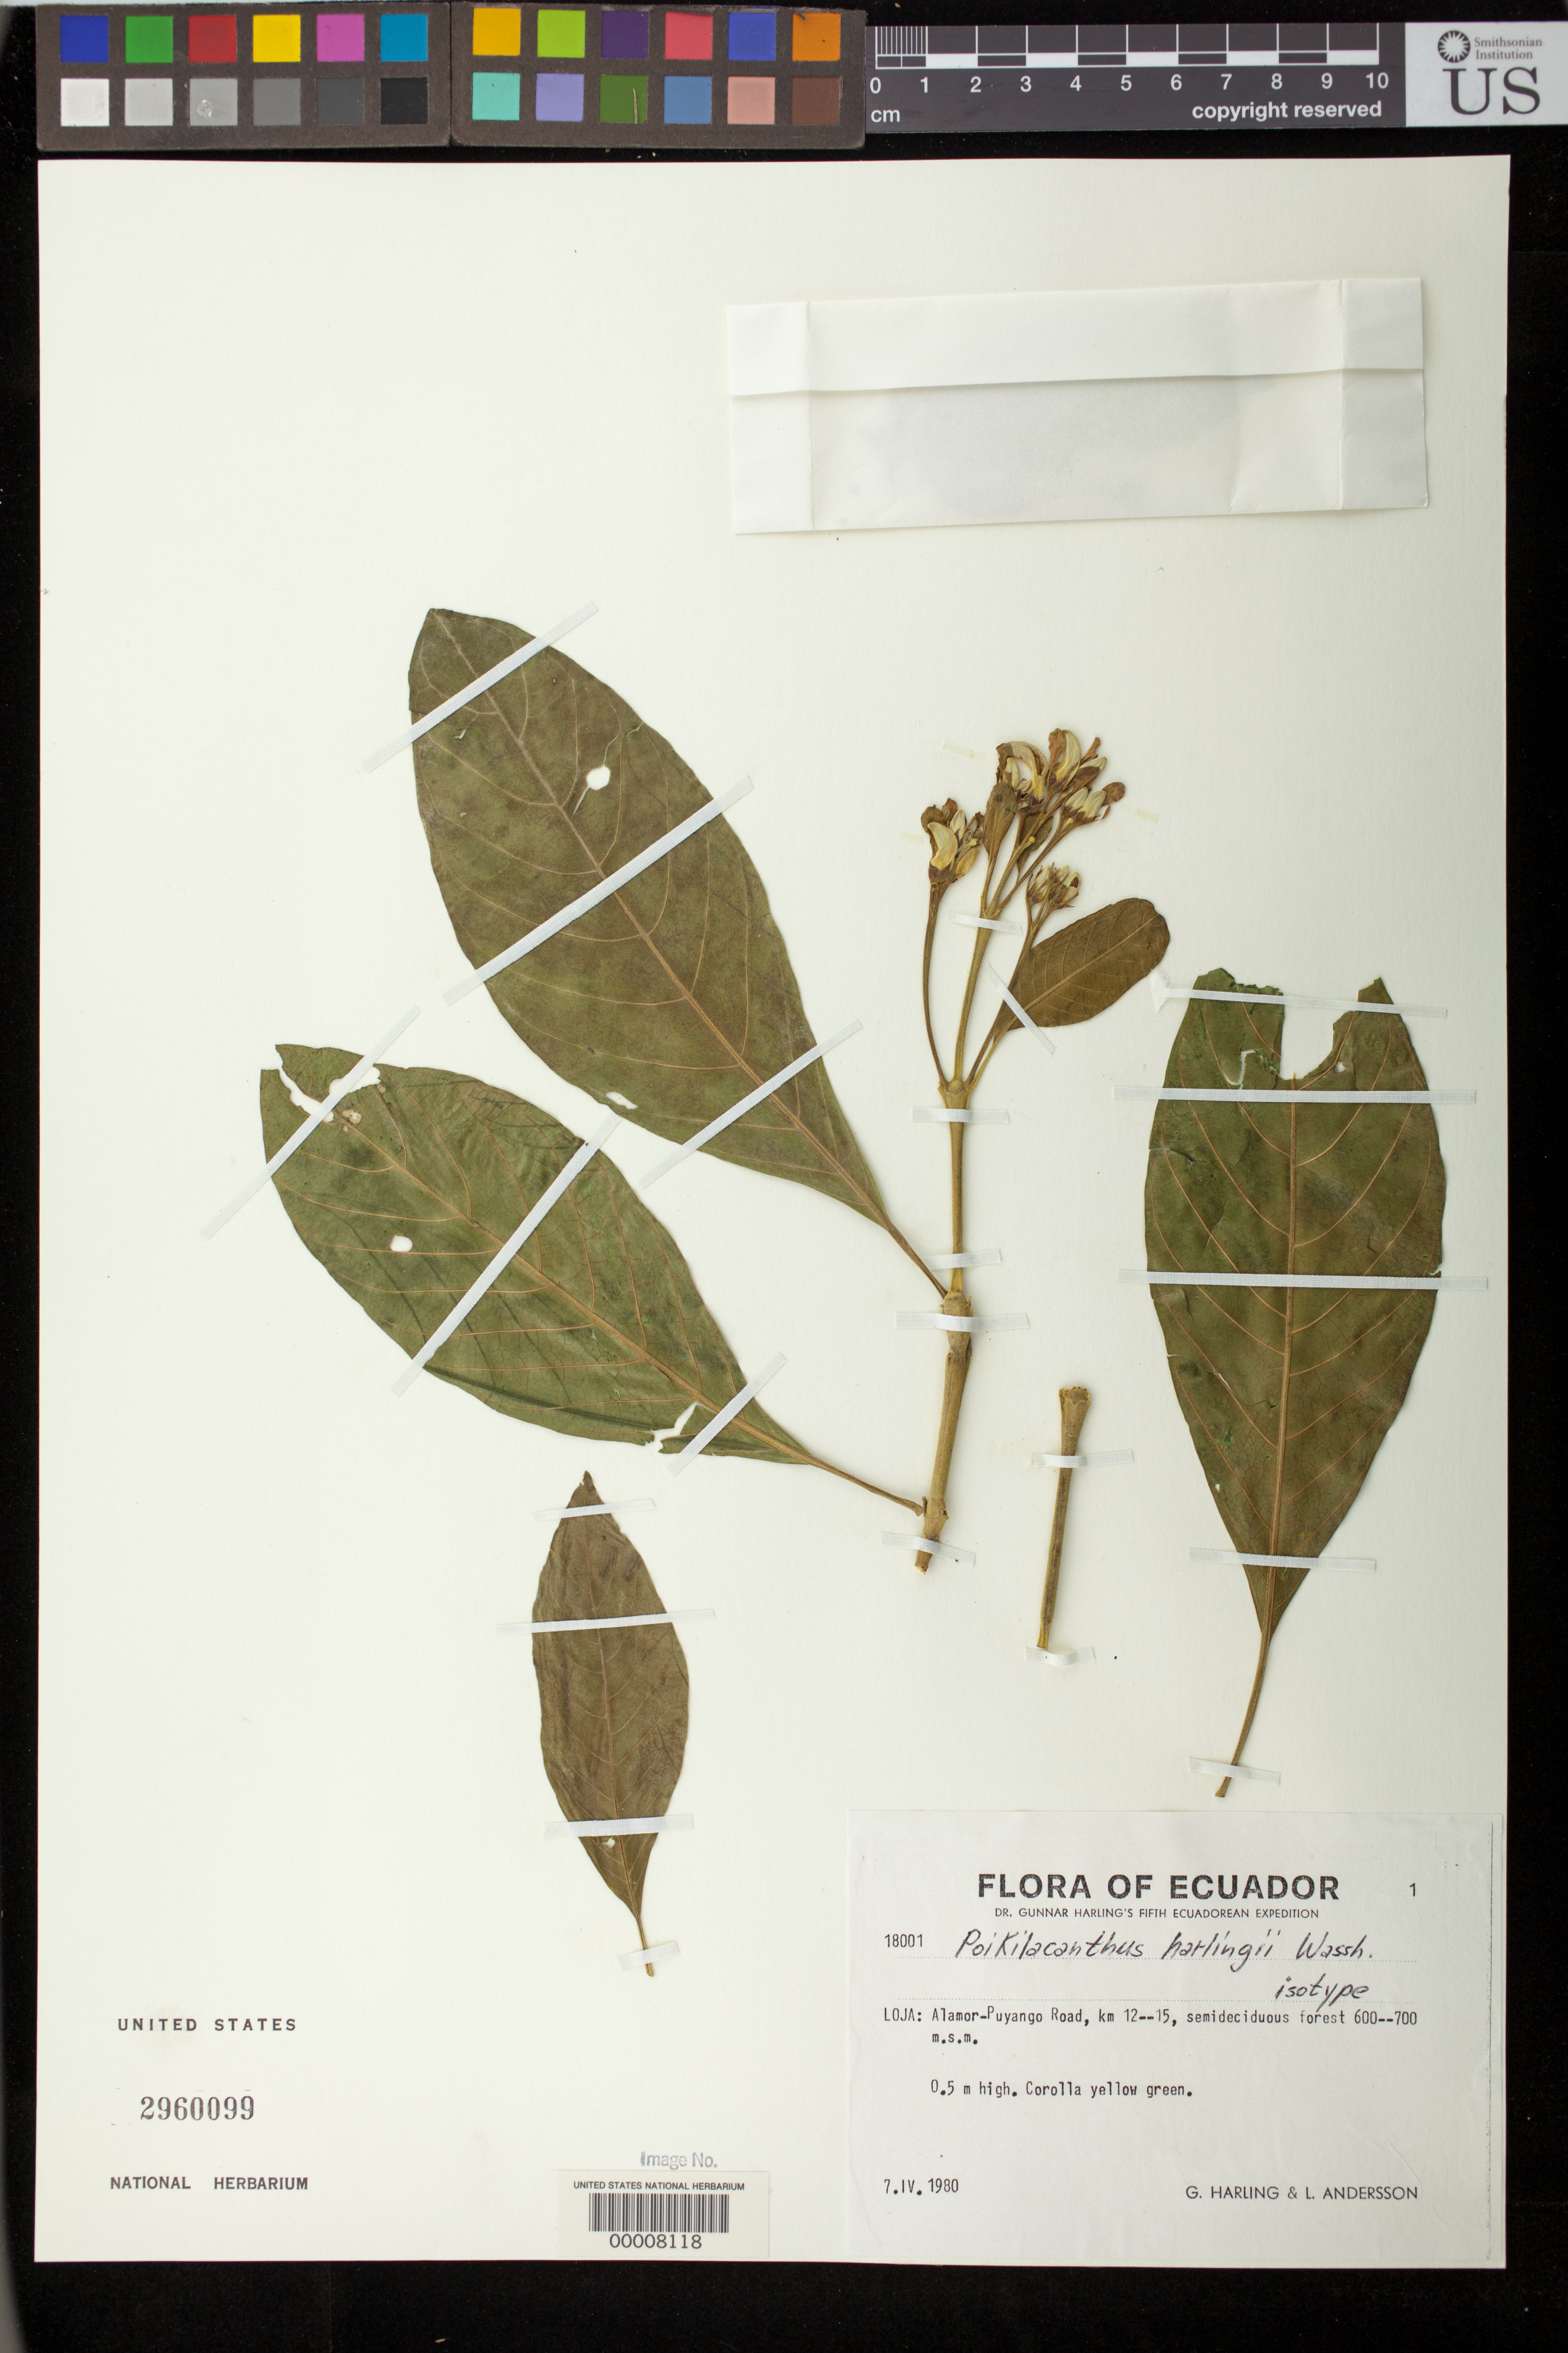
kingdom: Plantae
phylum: Tracheophyta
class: Magnoliopsida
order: Lamiales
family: Acanthaceae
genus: Poikilacanthus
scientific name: Poikilacanthus harlingii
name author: Wassh.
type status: Isotype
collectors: G. Harling & L. Andersson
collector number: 18001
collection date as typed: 07 Apr 1980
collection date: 1980-04-07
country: Ecuador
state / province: Loja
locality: Alamor-Puyango Road, km 12-15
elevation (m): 600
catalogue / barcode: US 2960099